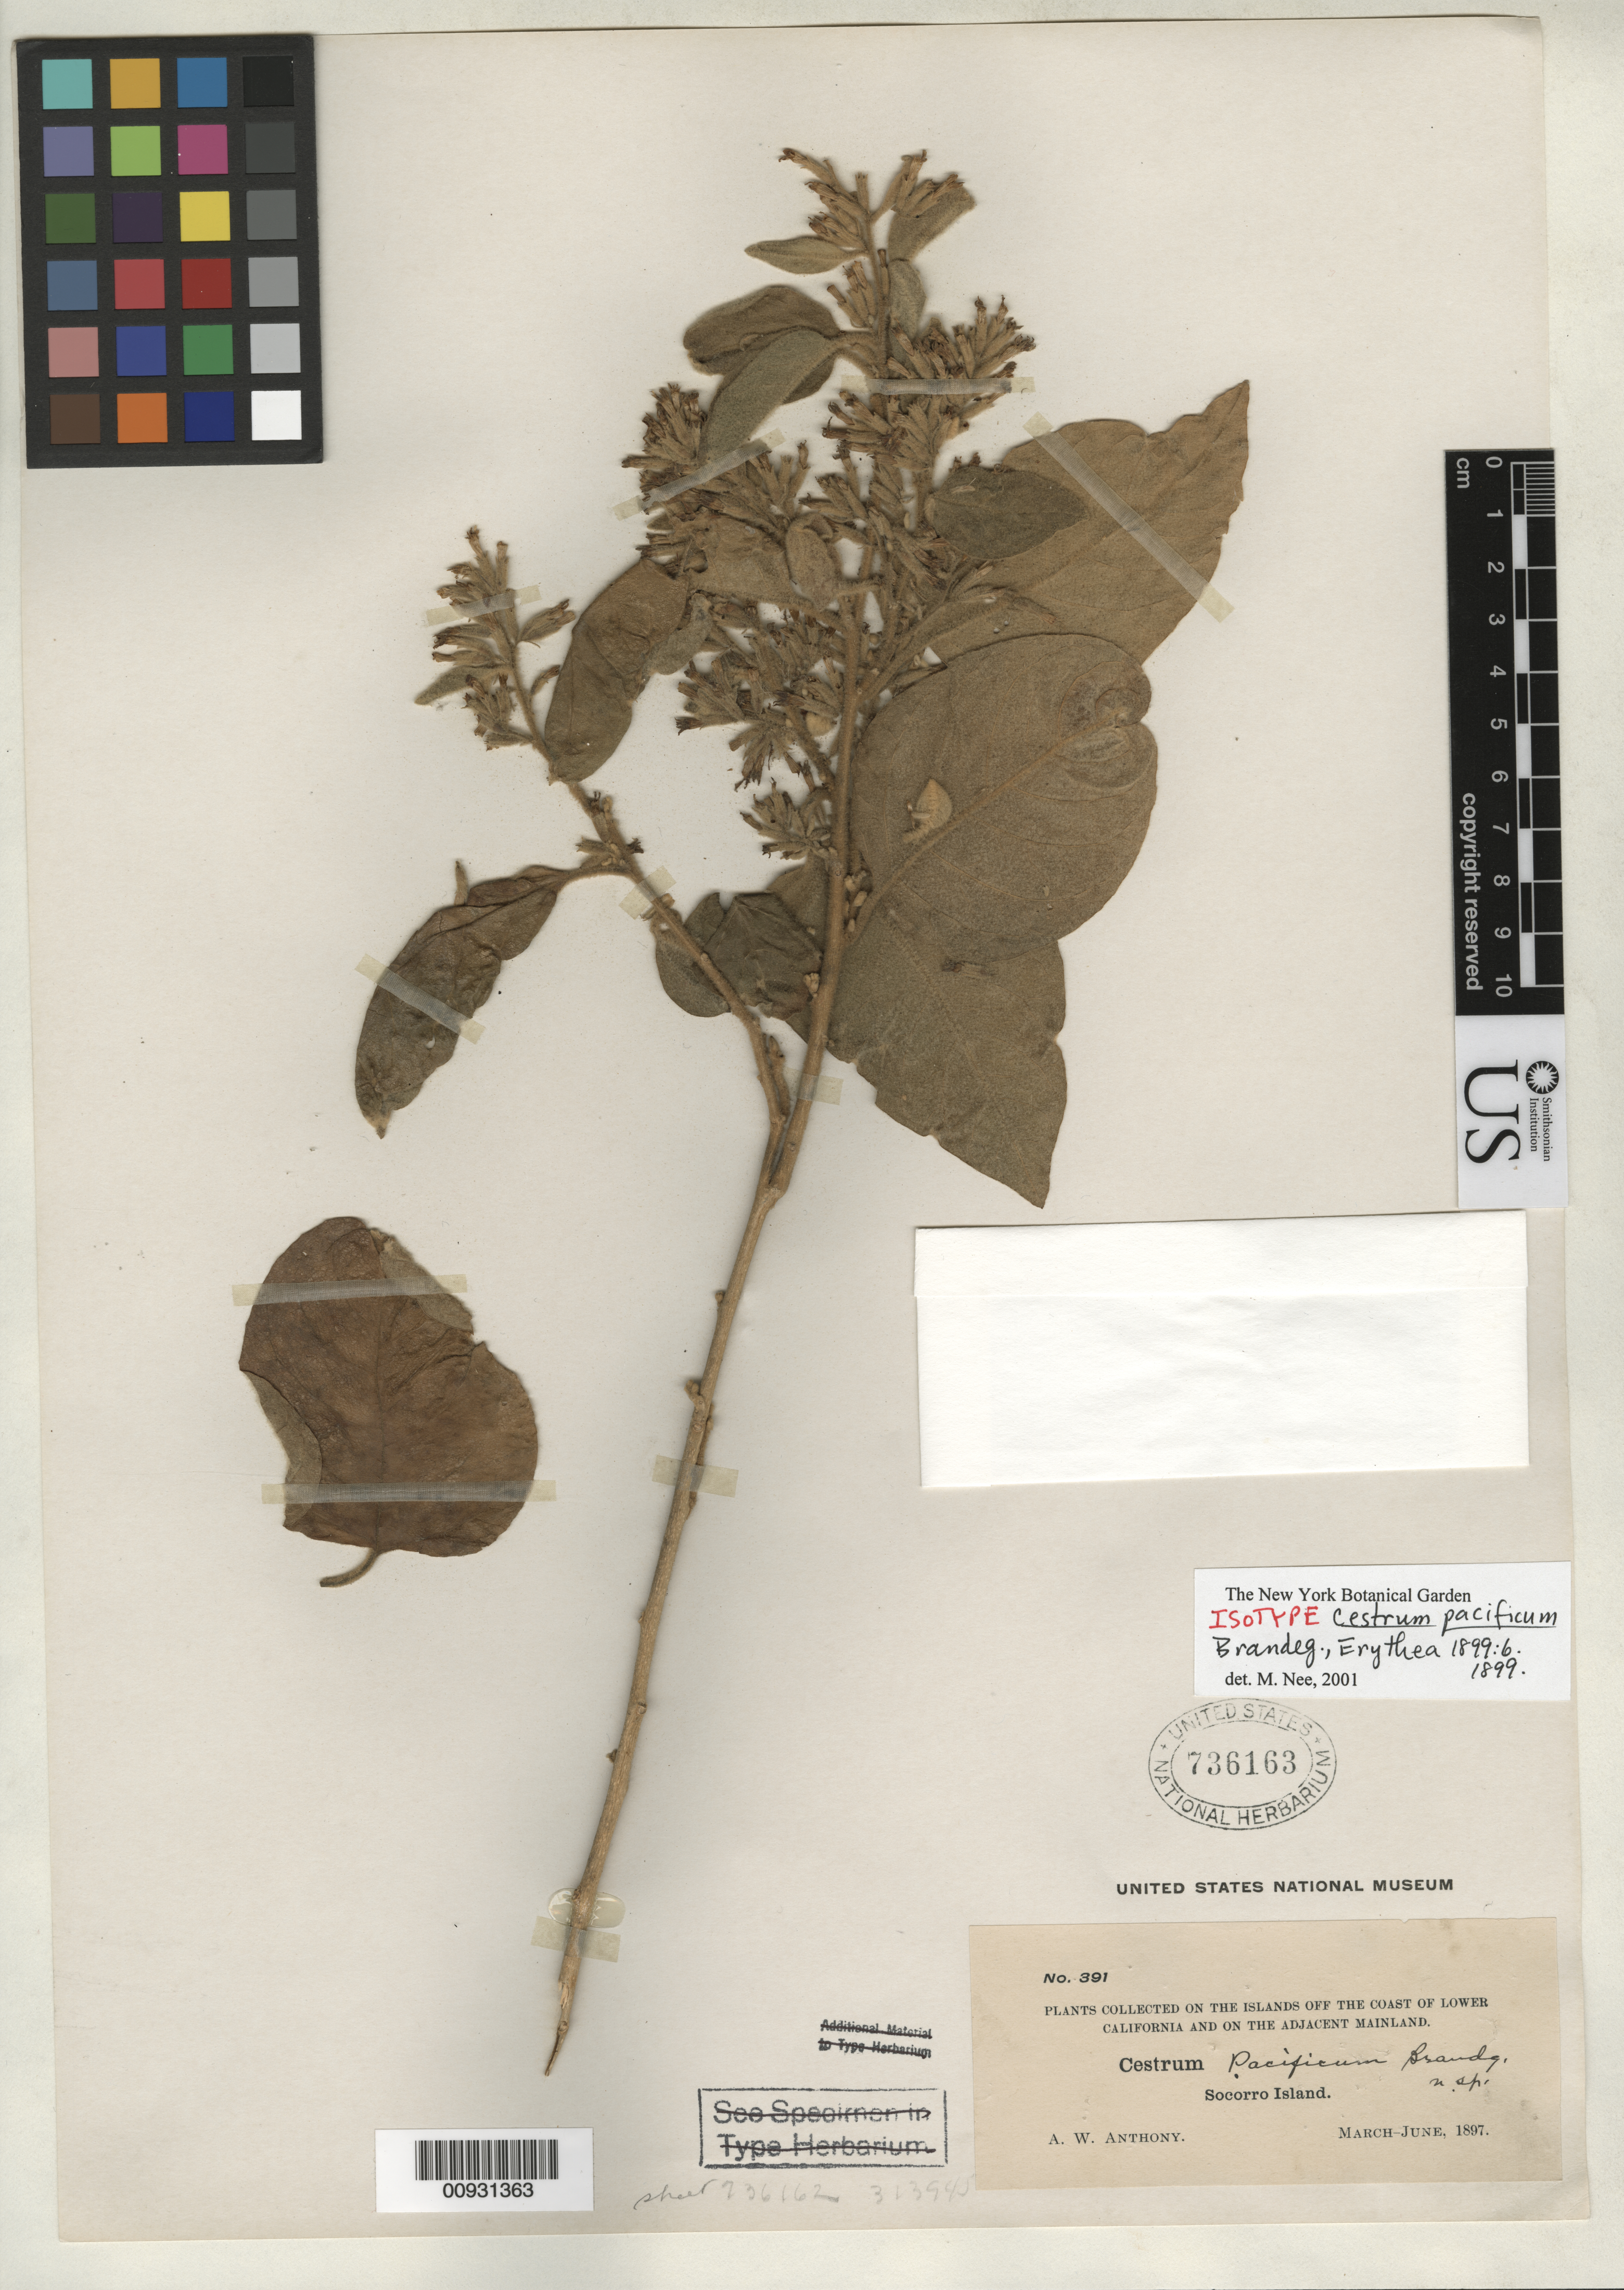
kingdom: Plantae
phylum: Tracheophyta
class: Magnoliopsida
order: Solanales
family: Solanaceae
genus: Cestrum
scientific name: Cestrum pacificum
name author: Brandegee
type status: Isotype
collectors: A. W. Anthony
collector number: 391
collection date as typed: Mar 1897 to -- Jun 1897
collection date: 1897-03/1897-06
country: Mexico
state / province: Baja California Sur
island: Socorro Island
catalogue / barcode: US 736163